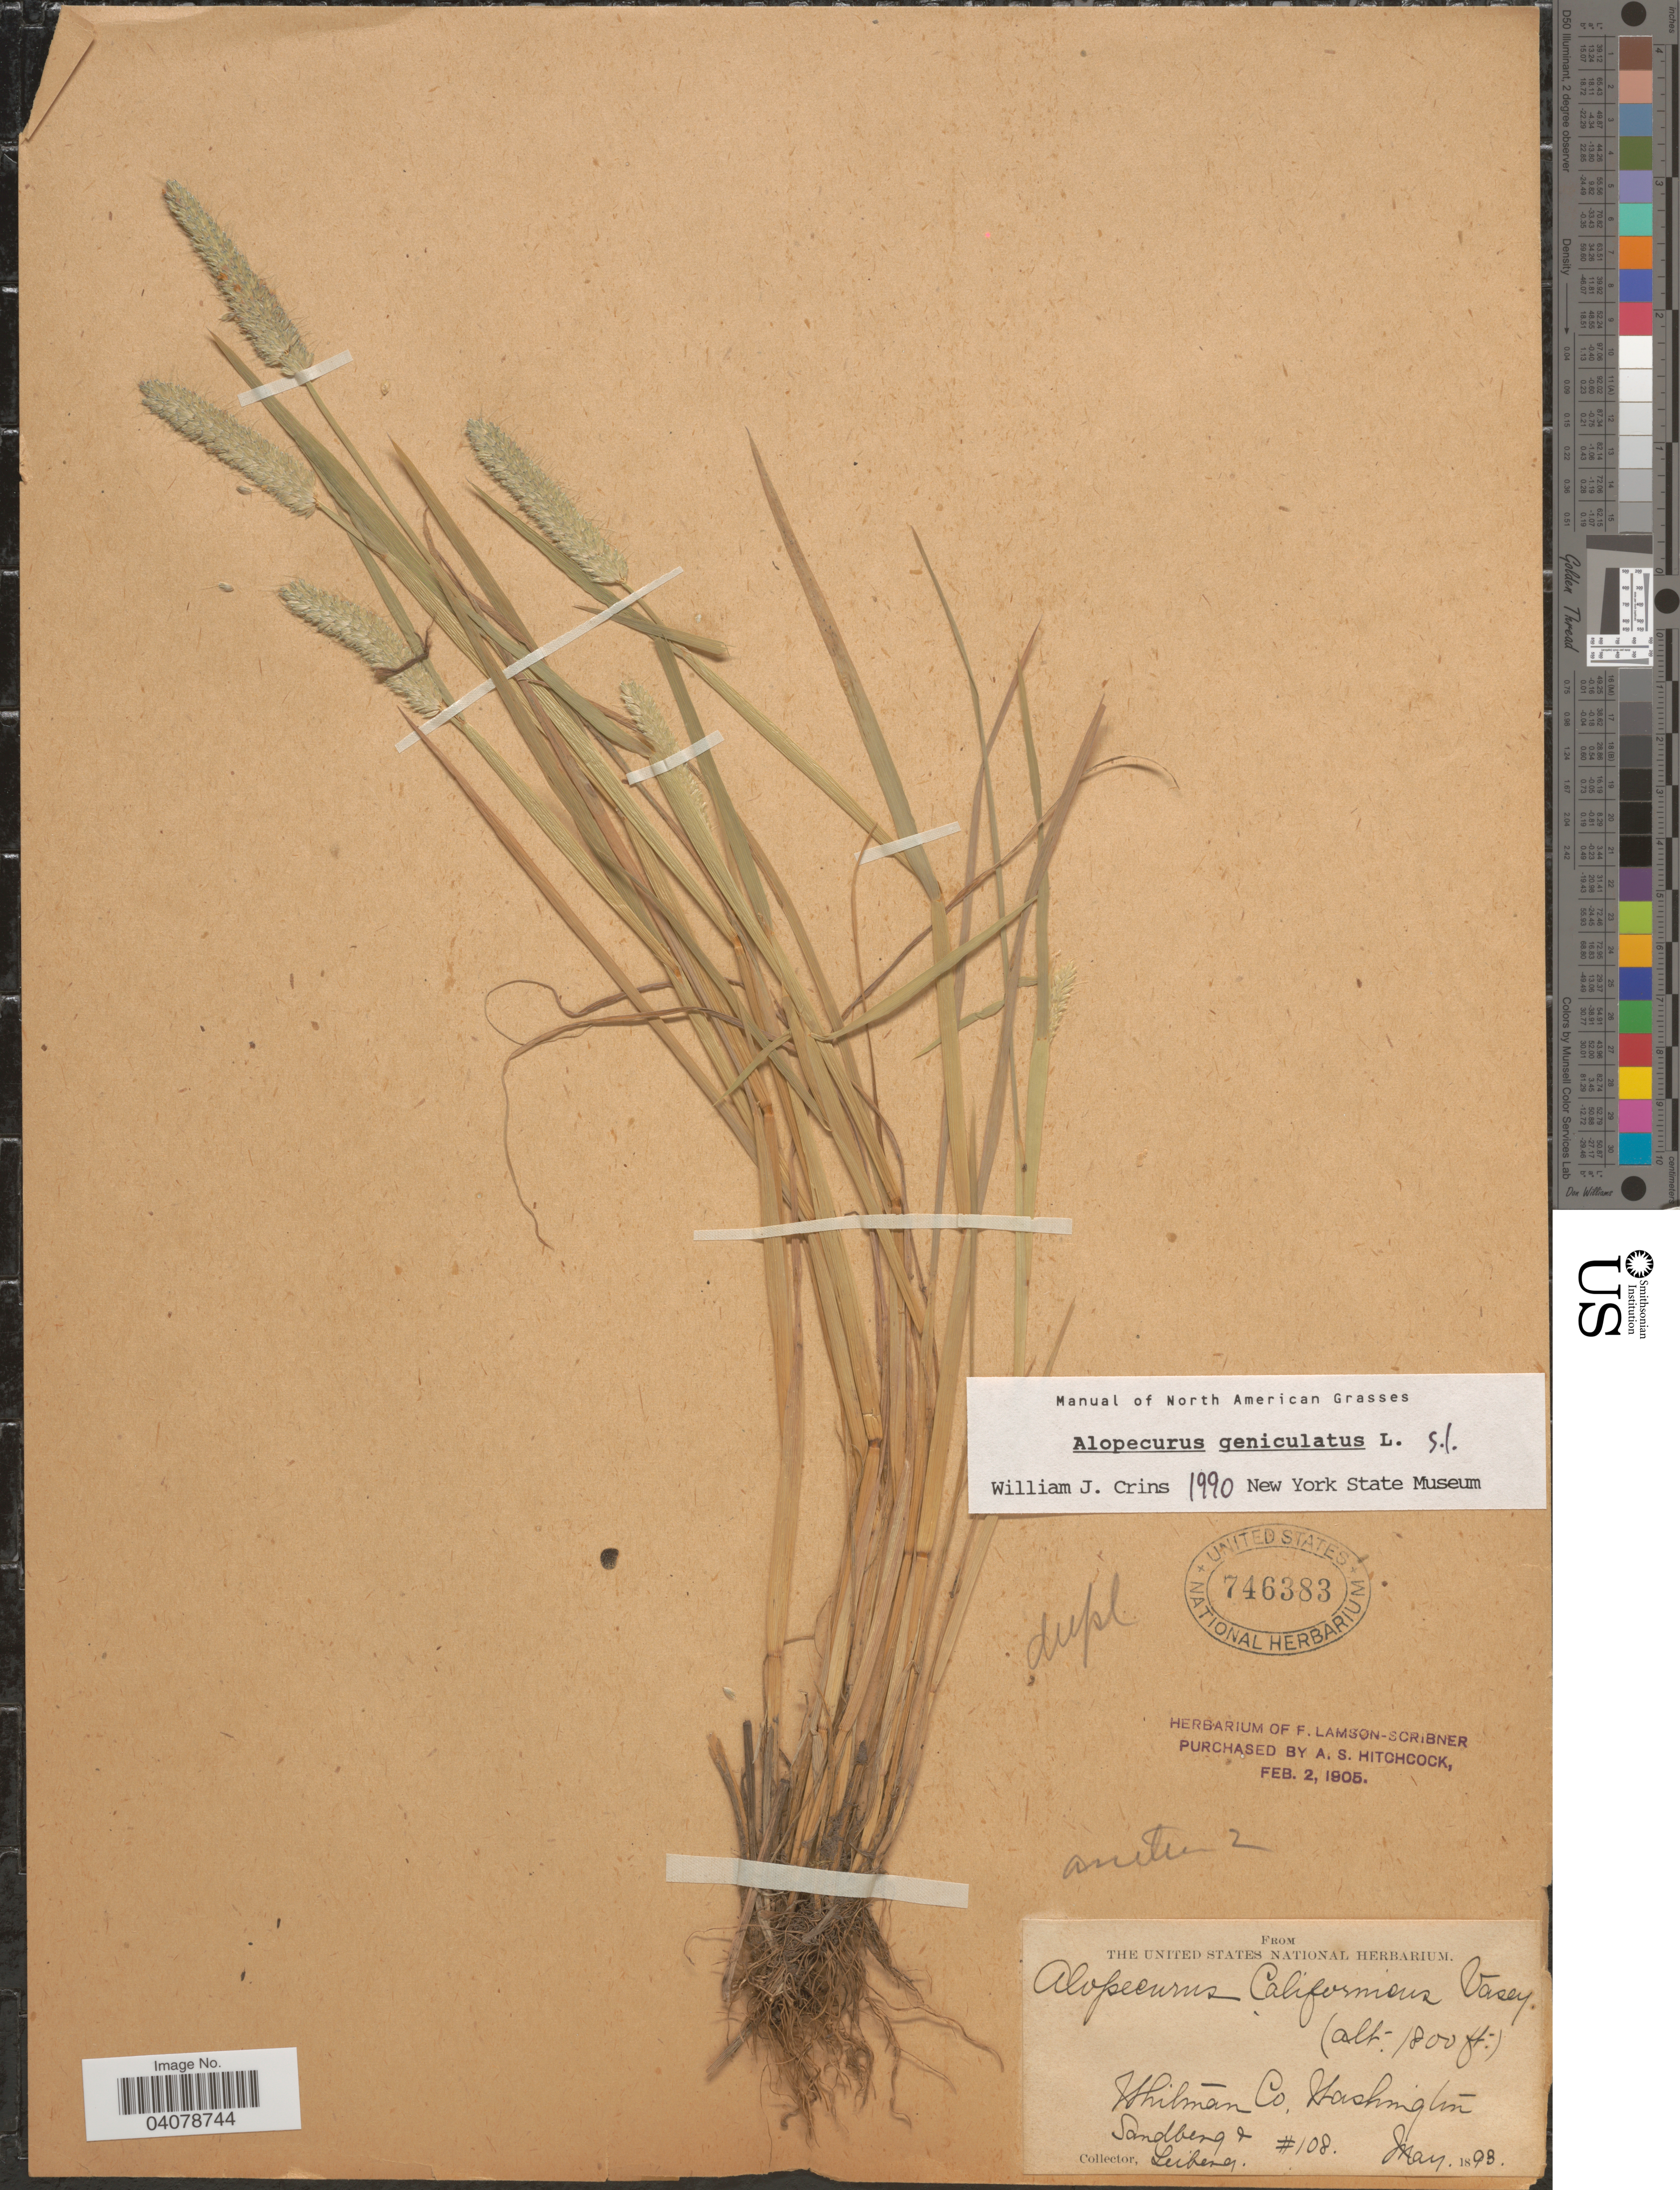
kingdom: Plantae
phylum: Tracheophyta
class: Liliopsida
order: Poales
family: Poaceae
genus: Alopecurus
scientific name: Alopecurus geniculatus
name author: L.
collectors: Sandberg & -. Leiberg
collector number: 108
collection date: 1893-05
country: United States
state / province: Washington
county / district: Whitman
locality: Whitman Co.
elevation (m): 549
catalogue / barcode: US 746383